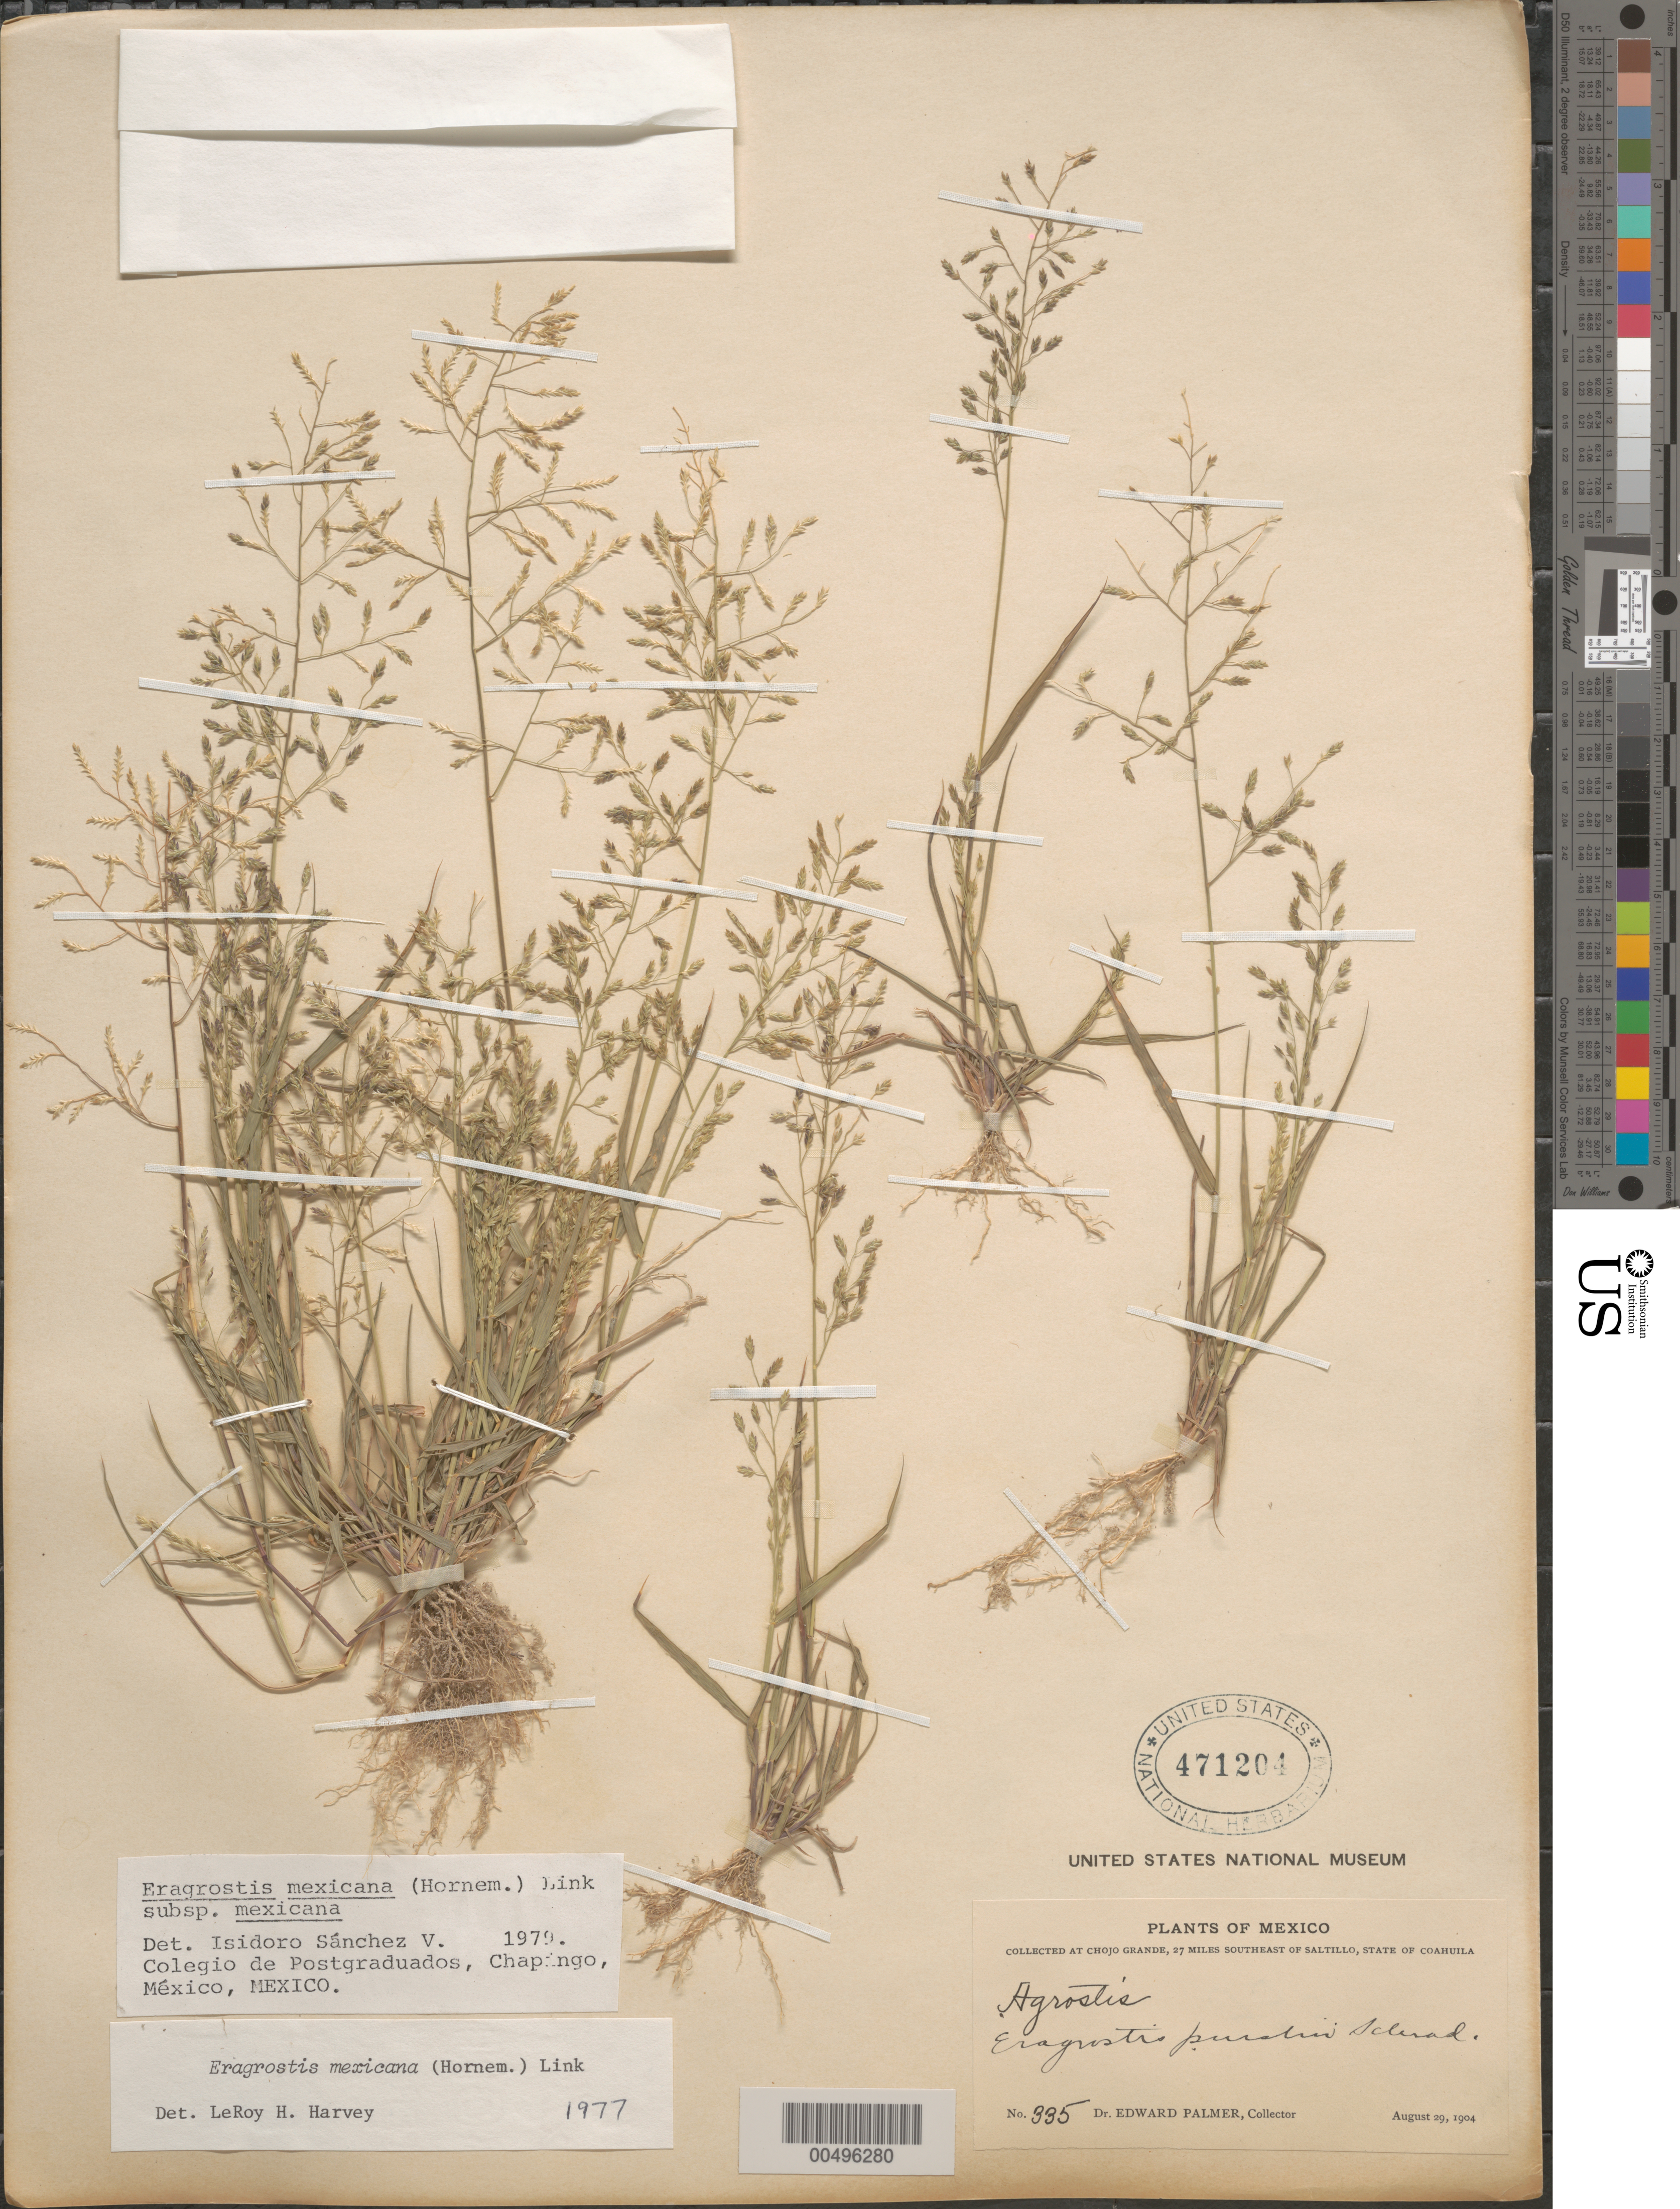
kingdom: Plantae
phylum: Tracheophyta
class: Liliopsida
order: Poales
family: Poaceae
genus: Eragrostis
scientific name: Eragrostis mexicana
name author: (Hornem.) Link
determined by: Sánchez Vega, I. M.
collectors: E. Palmer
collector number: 335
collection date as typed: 29 Aug 1904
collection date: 1904-08-29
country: Mexico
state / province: Coahuila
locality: Chojo Grande, 27 mi SE of Saltillo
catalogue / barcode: US 471204